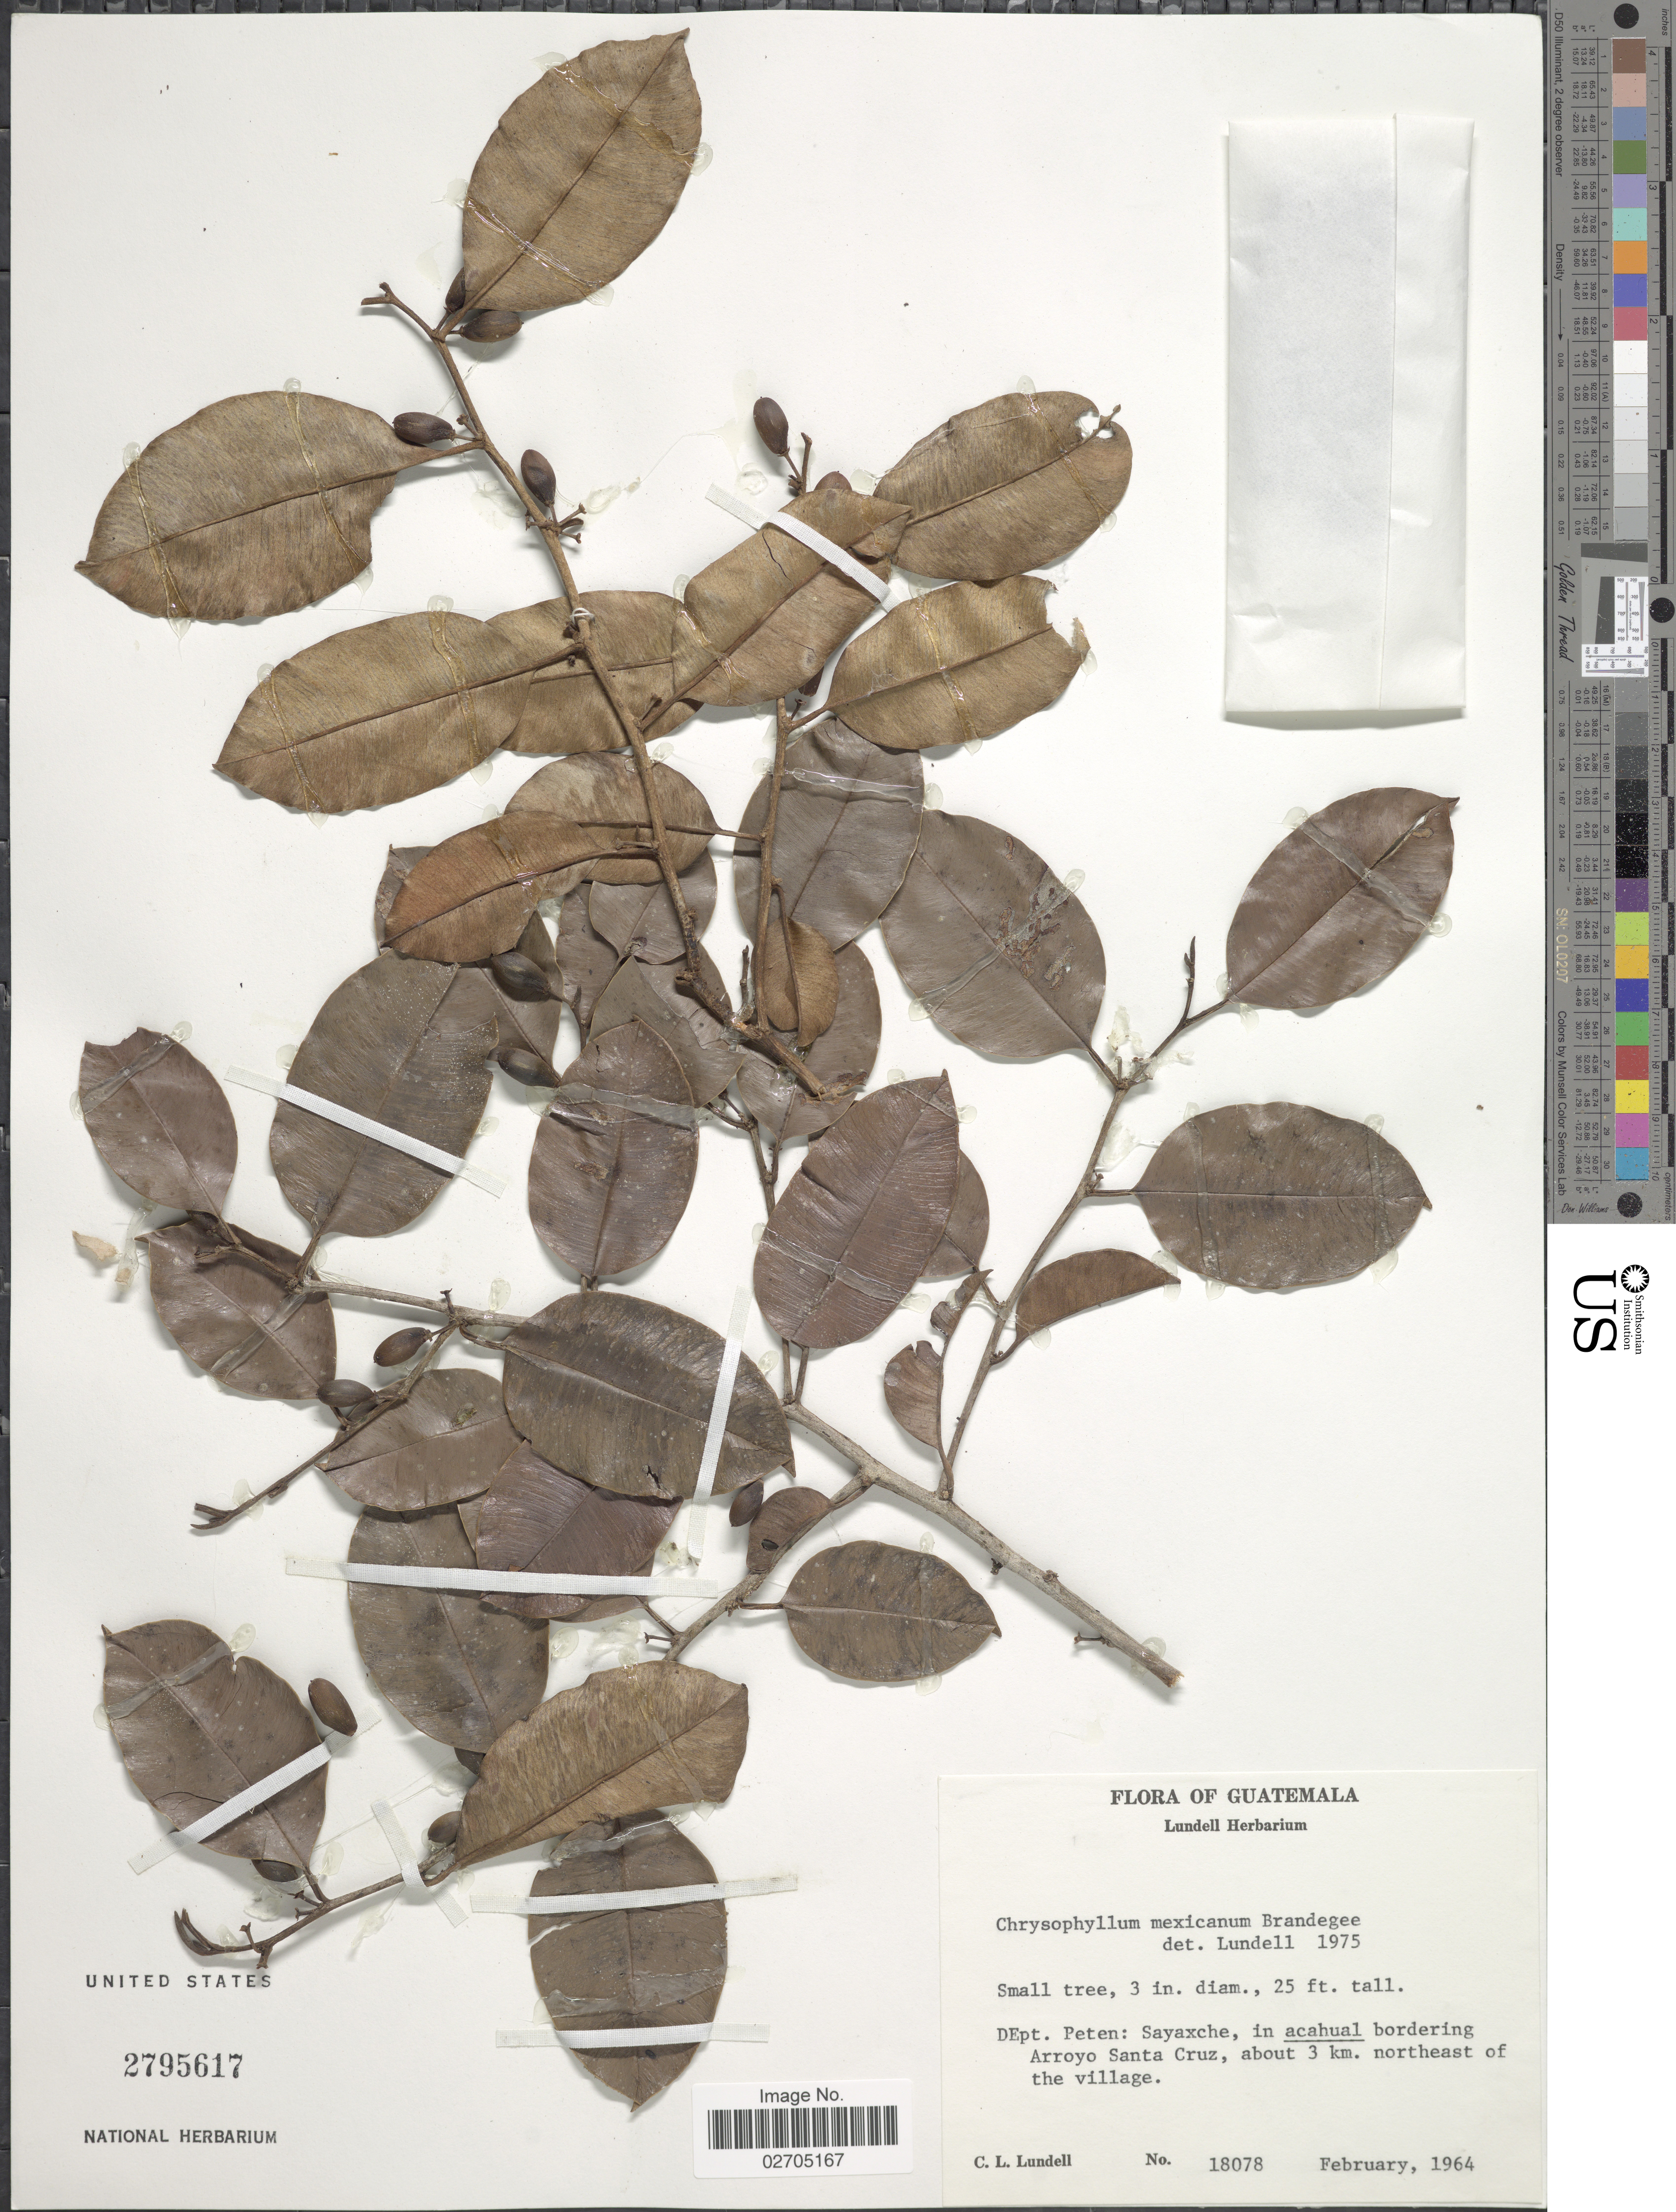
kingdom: Plantae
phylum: Tracheophyta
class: Magnoliopsida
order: Ericales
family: Sapotaceae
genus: Chrysophyllum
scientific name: Chrysophyllum mexicanum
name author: Brandegee ex Standl.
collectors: C. L. Lundell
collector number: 18078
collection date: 1964-02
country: Guatemala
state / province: El Petén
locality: Peten: Sayaxche, in acahual bordering Arroyo Santa Cruz, about 3 km. northeast of the village.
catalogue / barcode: US 2795617